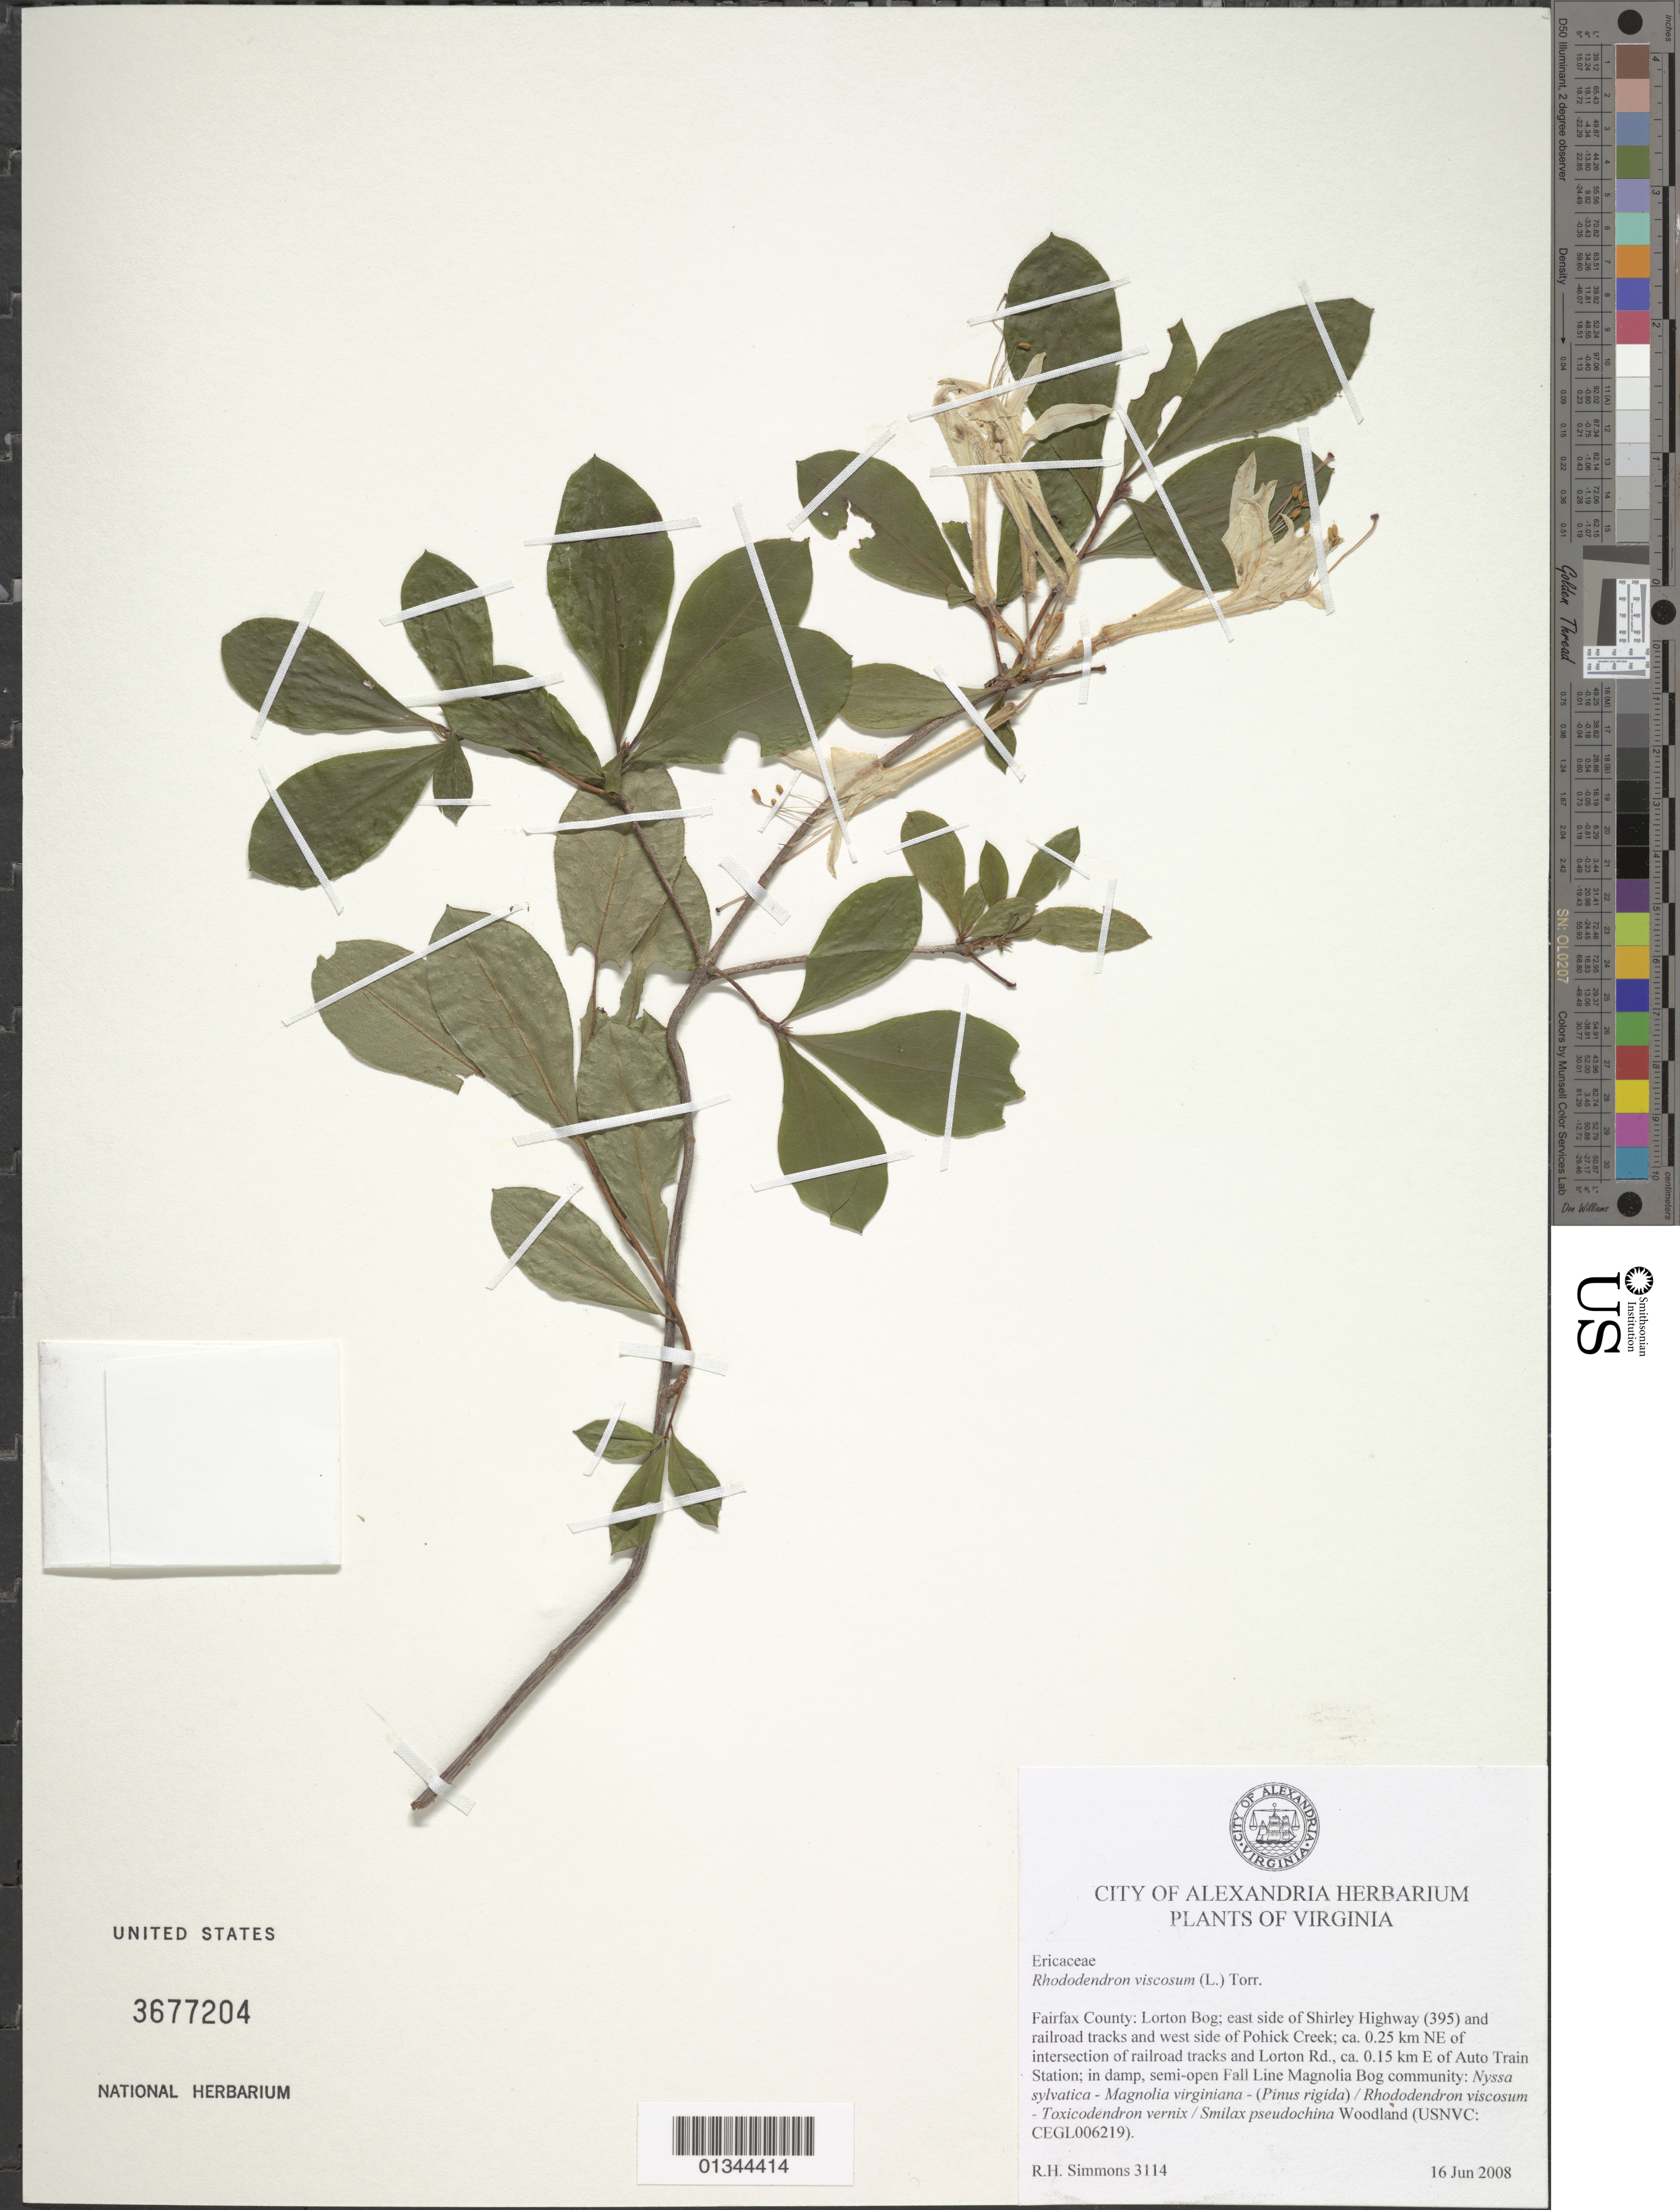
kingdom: Plantae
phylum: Tracheophyta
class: Magnoliopsida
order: Ericales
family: Ericaceae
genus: Rhododendron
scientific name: Rhododendron viscosum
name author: (L.) Torr.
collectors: R. H. Simmons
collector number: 3114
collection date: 2008-06-16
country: United States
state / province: Virginia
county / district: Fairfax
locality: Lorton Bog; east side of Shirley Highway (395) and railroad tracks and west side of Pohick Creek; ca. 0.25 km NE of intersection of railroad tracks and Lorton Rd., ca. 0.15 km E of Auto Train Station.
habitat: Woodland.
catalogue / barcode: US 3677204